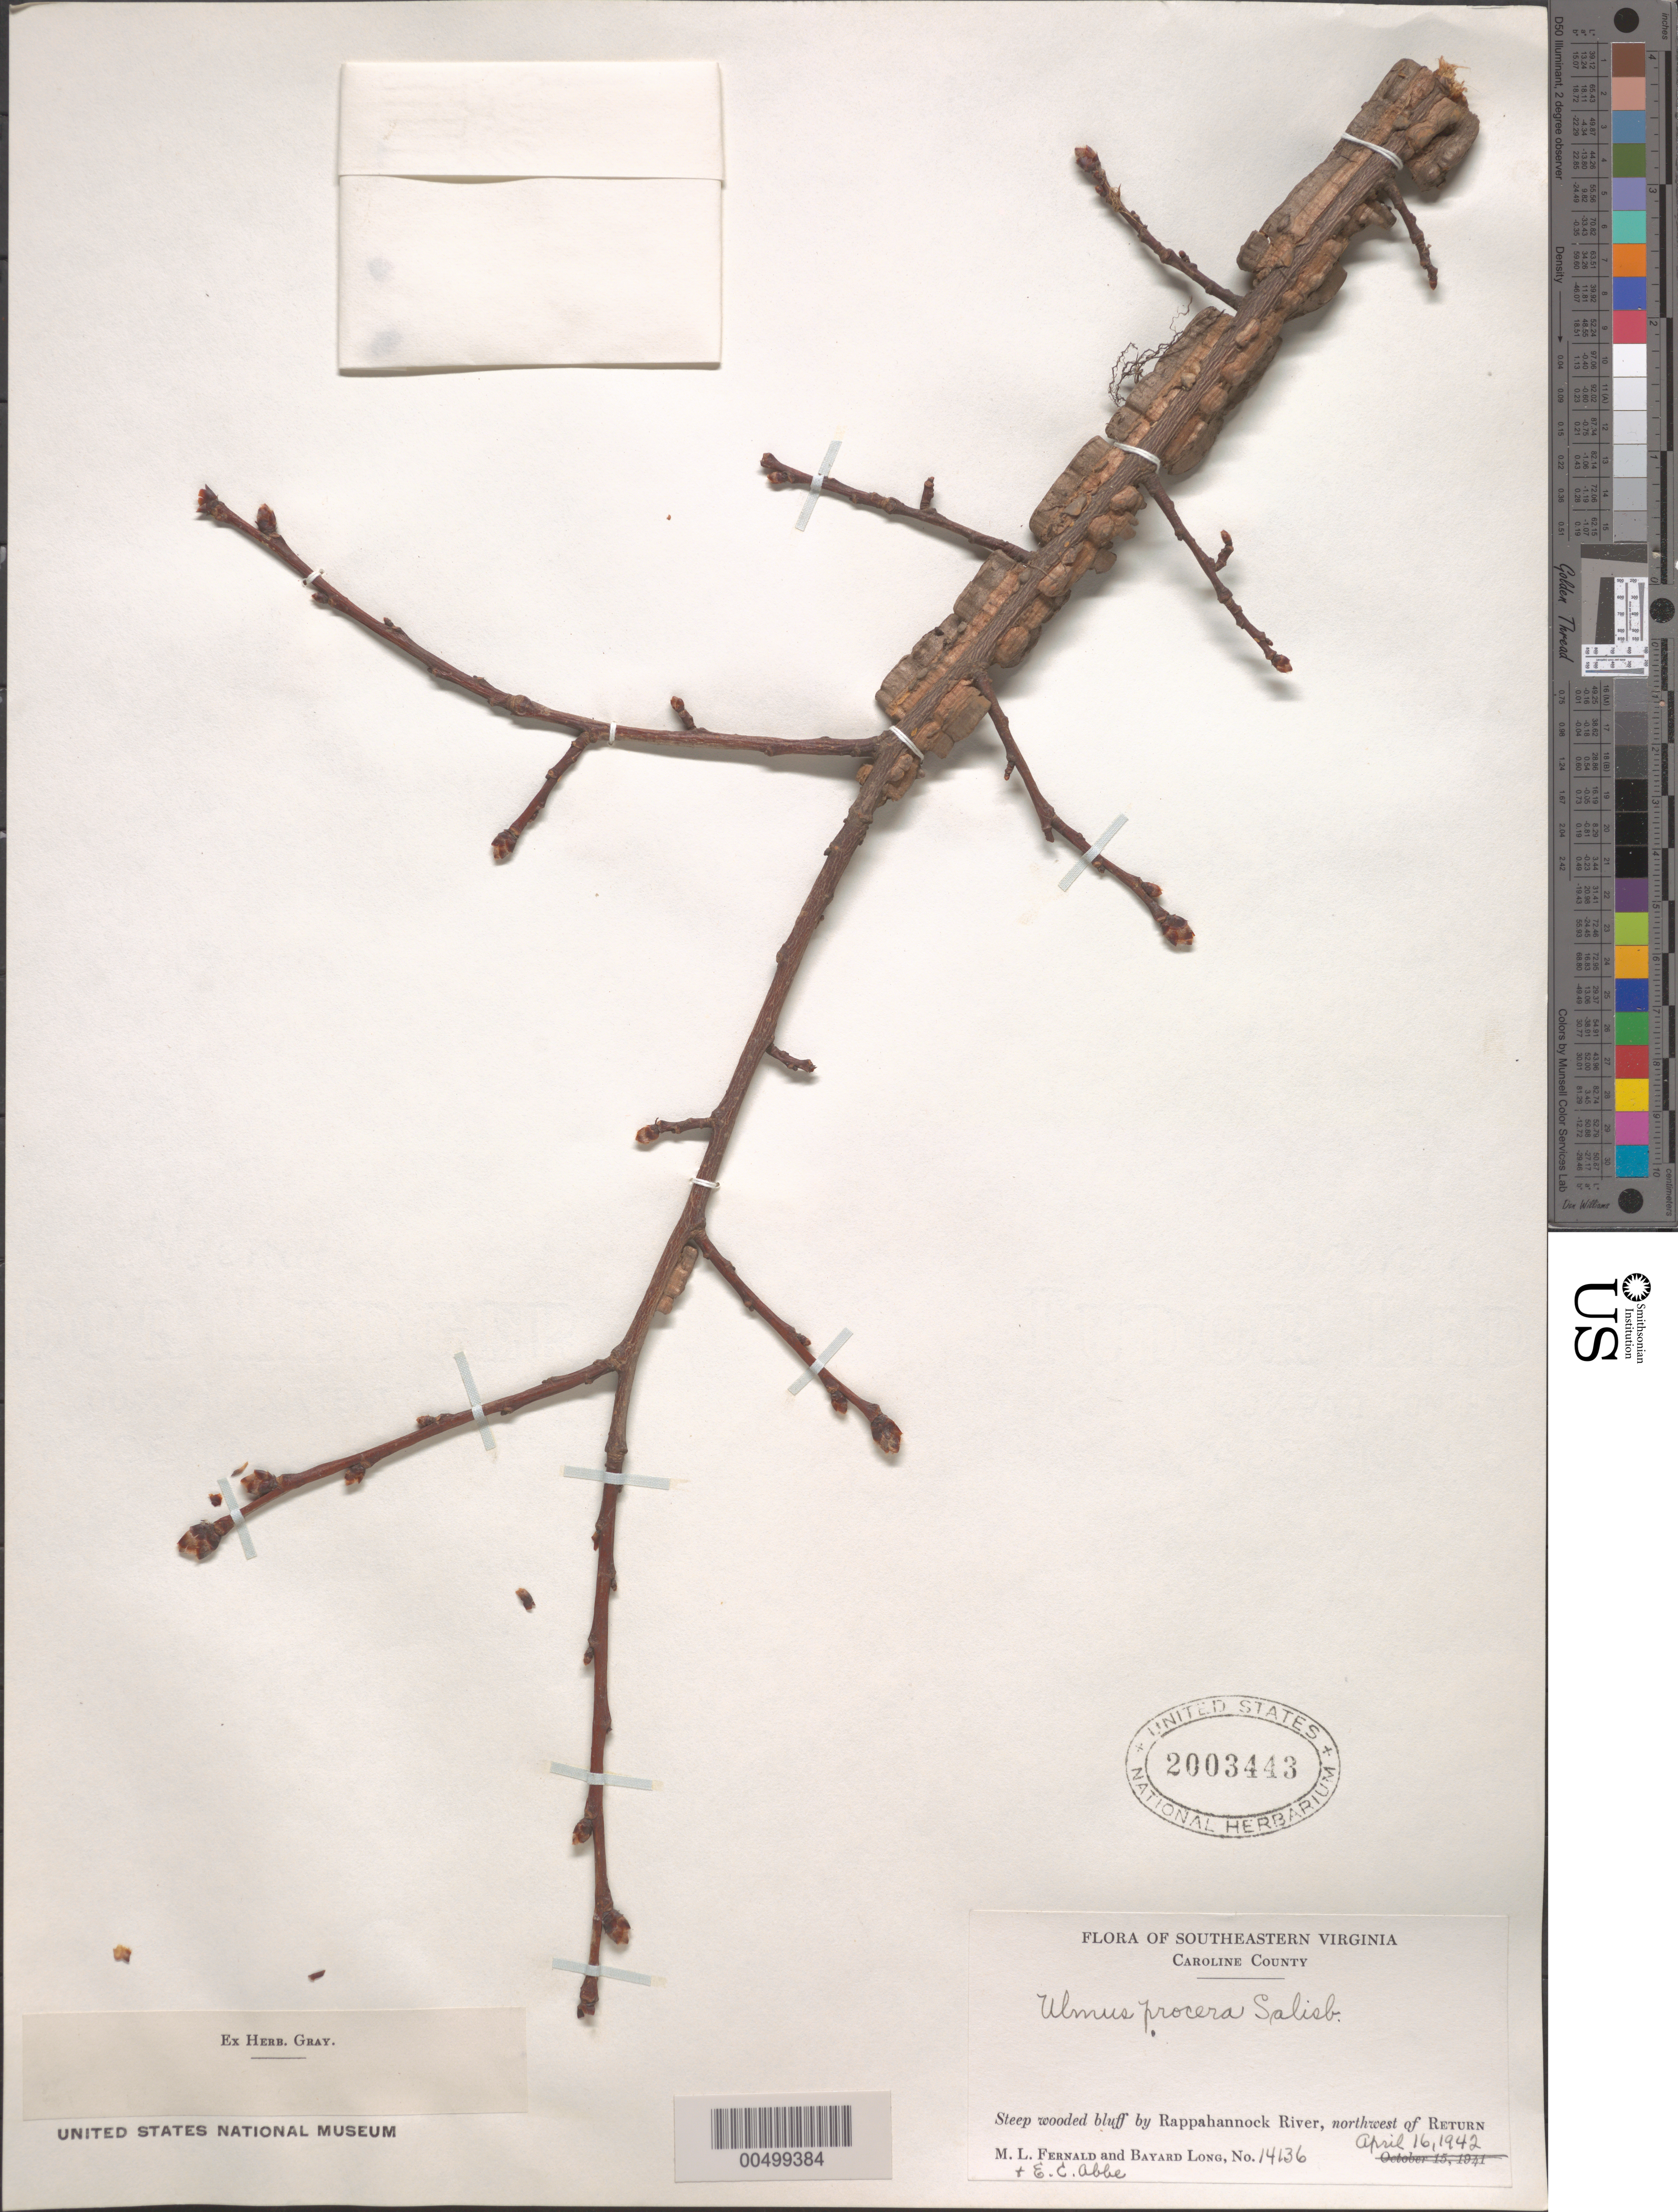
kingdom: Plantae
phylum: Tracheophyta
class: Magnoliopsida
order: Rosales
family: Ulmaceae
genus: Ulmus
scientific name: Ulmus procera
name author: Salisb.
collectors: M. L. Fernald & B. Long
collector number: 14136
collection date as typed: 16 Apr 1942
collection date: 1942-04-16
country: United States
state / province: Virginia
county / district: Caroline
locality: Rappahannock River, NW of Return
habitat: steep wooded bluff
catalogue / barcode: US 2003443